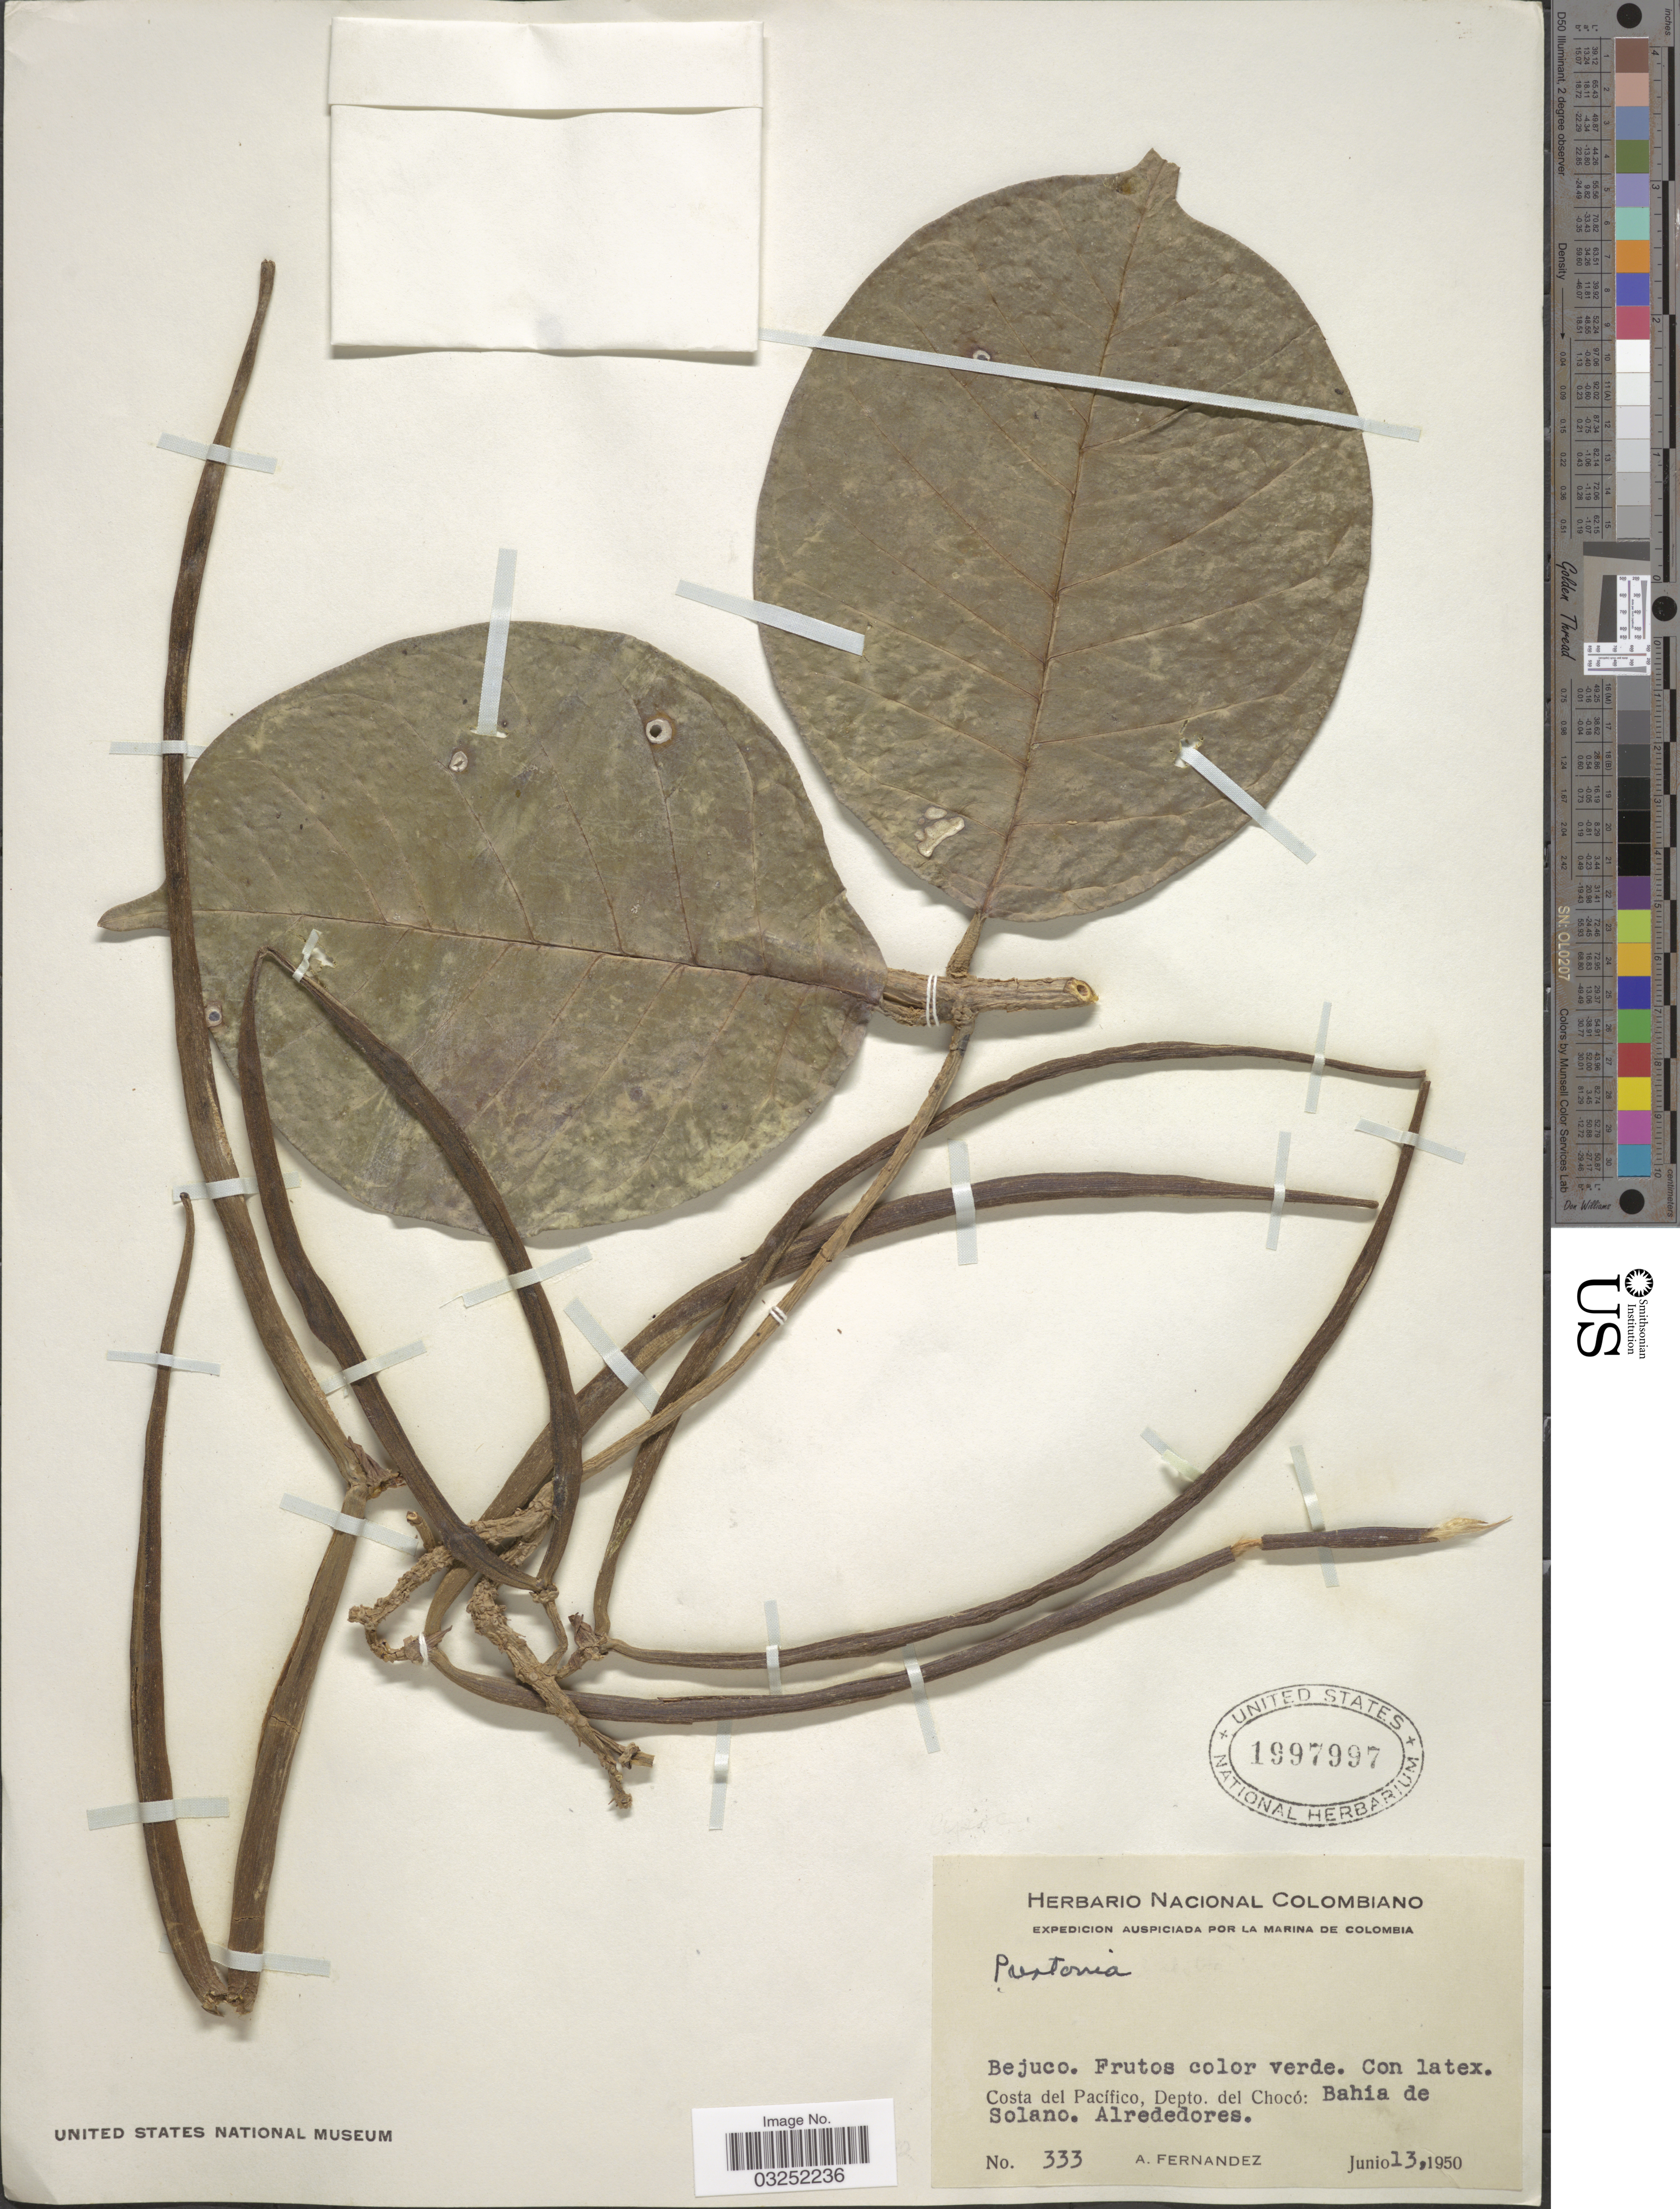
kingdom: Plantae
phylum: Tracheophyta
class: Magnoliopsida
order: Gentianales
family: Apocynaceae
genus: Prestonia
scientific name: Prestonia sp.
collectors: A. Fernandez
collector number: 333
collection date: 1950-06-13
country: Colombia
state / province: Chocó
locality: Costa del Pacífico, Depto. del Chocó: Bahia de Solano. Alrededores.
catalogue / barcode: US 1997997